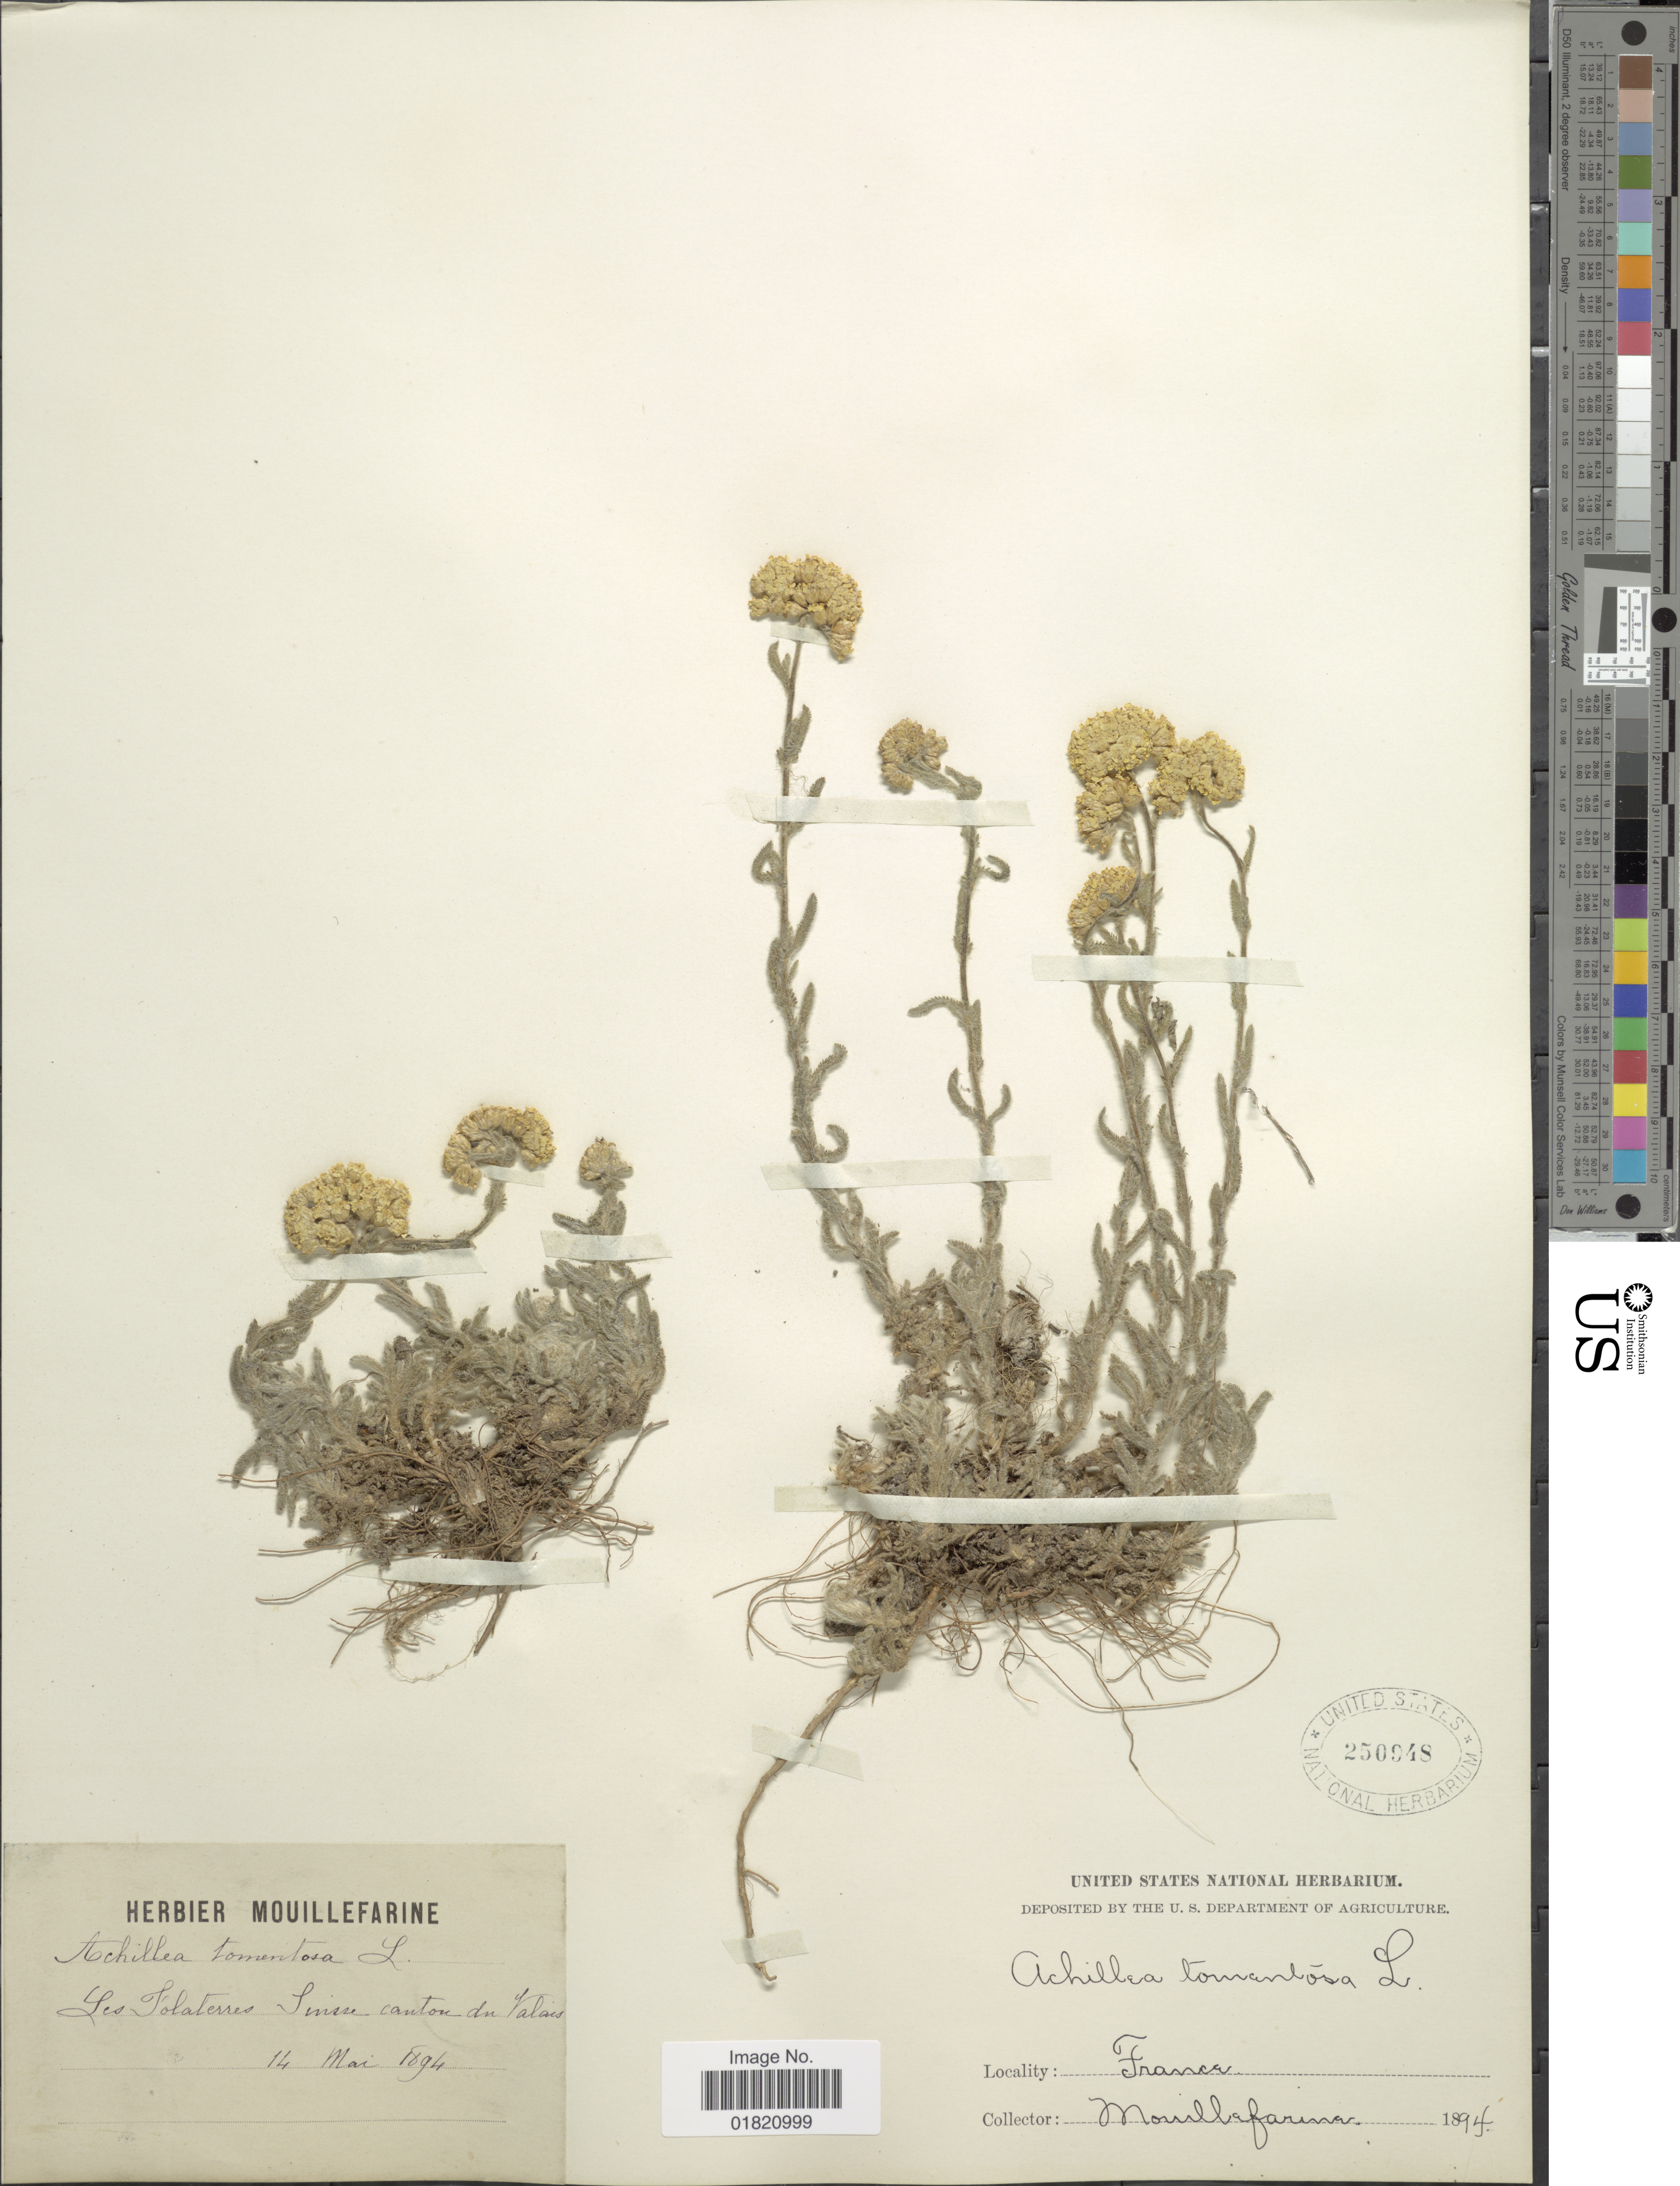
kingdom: Plantae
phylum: Tracheophyta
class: Magnoliopsida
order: Asterales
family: Asteraceae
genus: Achillea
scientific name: Achillea tomentosa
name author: L.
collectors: A. Mouillefarine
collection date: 1894-05-14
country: Switzerland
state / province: Valais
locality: Les Folaterres, Canton du Valais, Suisse.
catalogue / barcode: US 250948